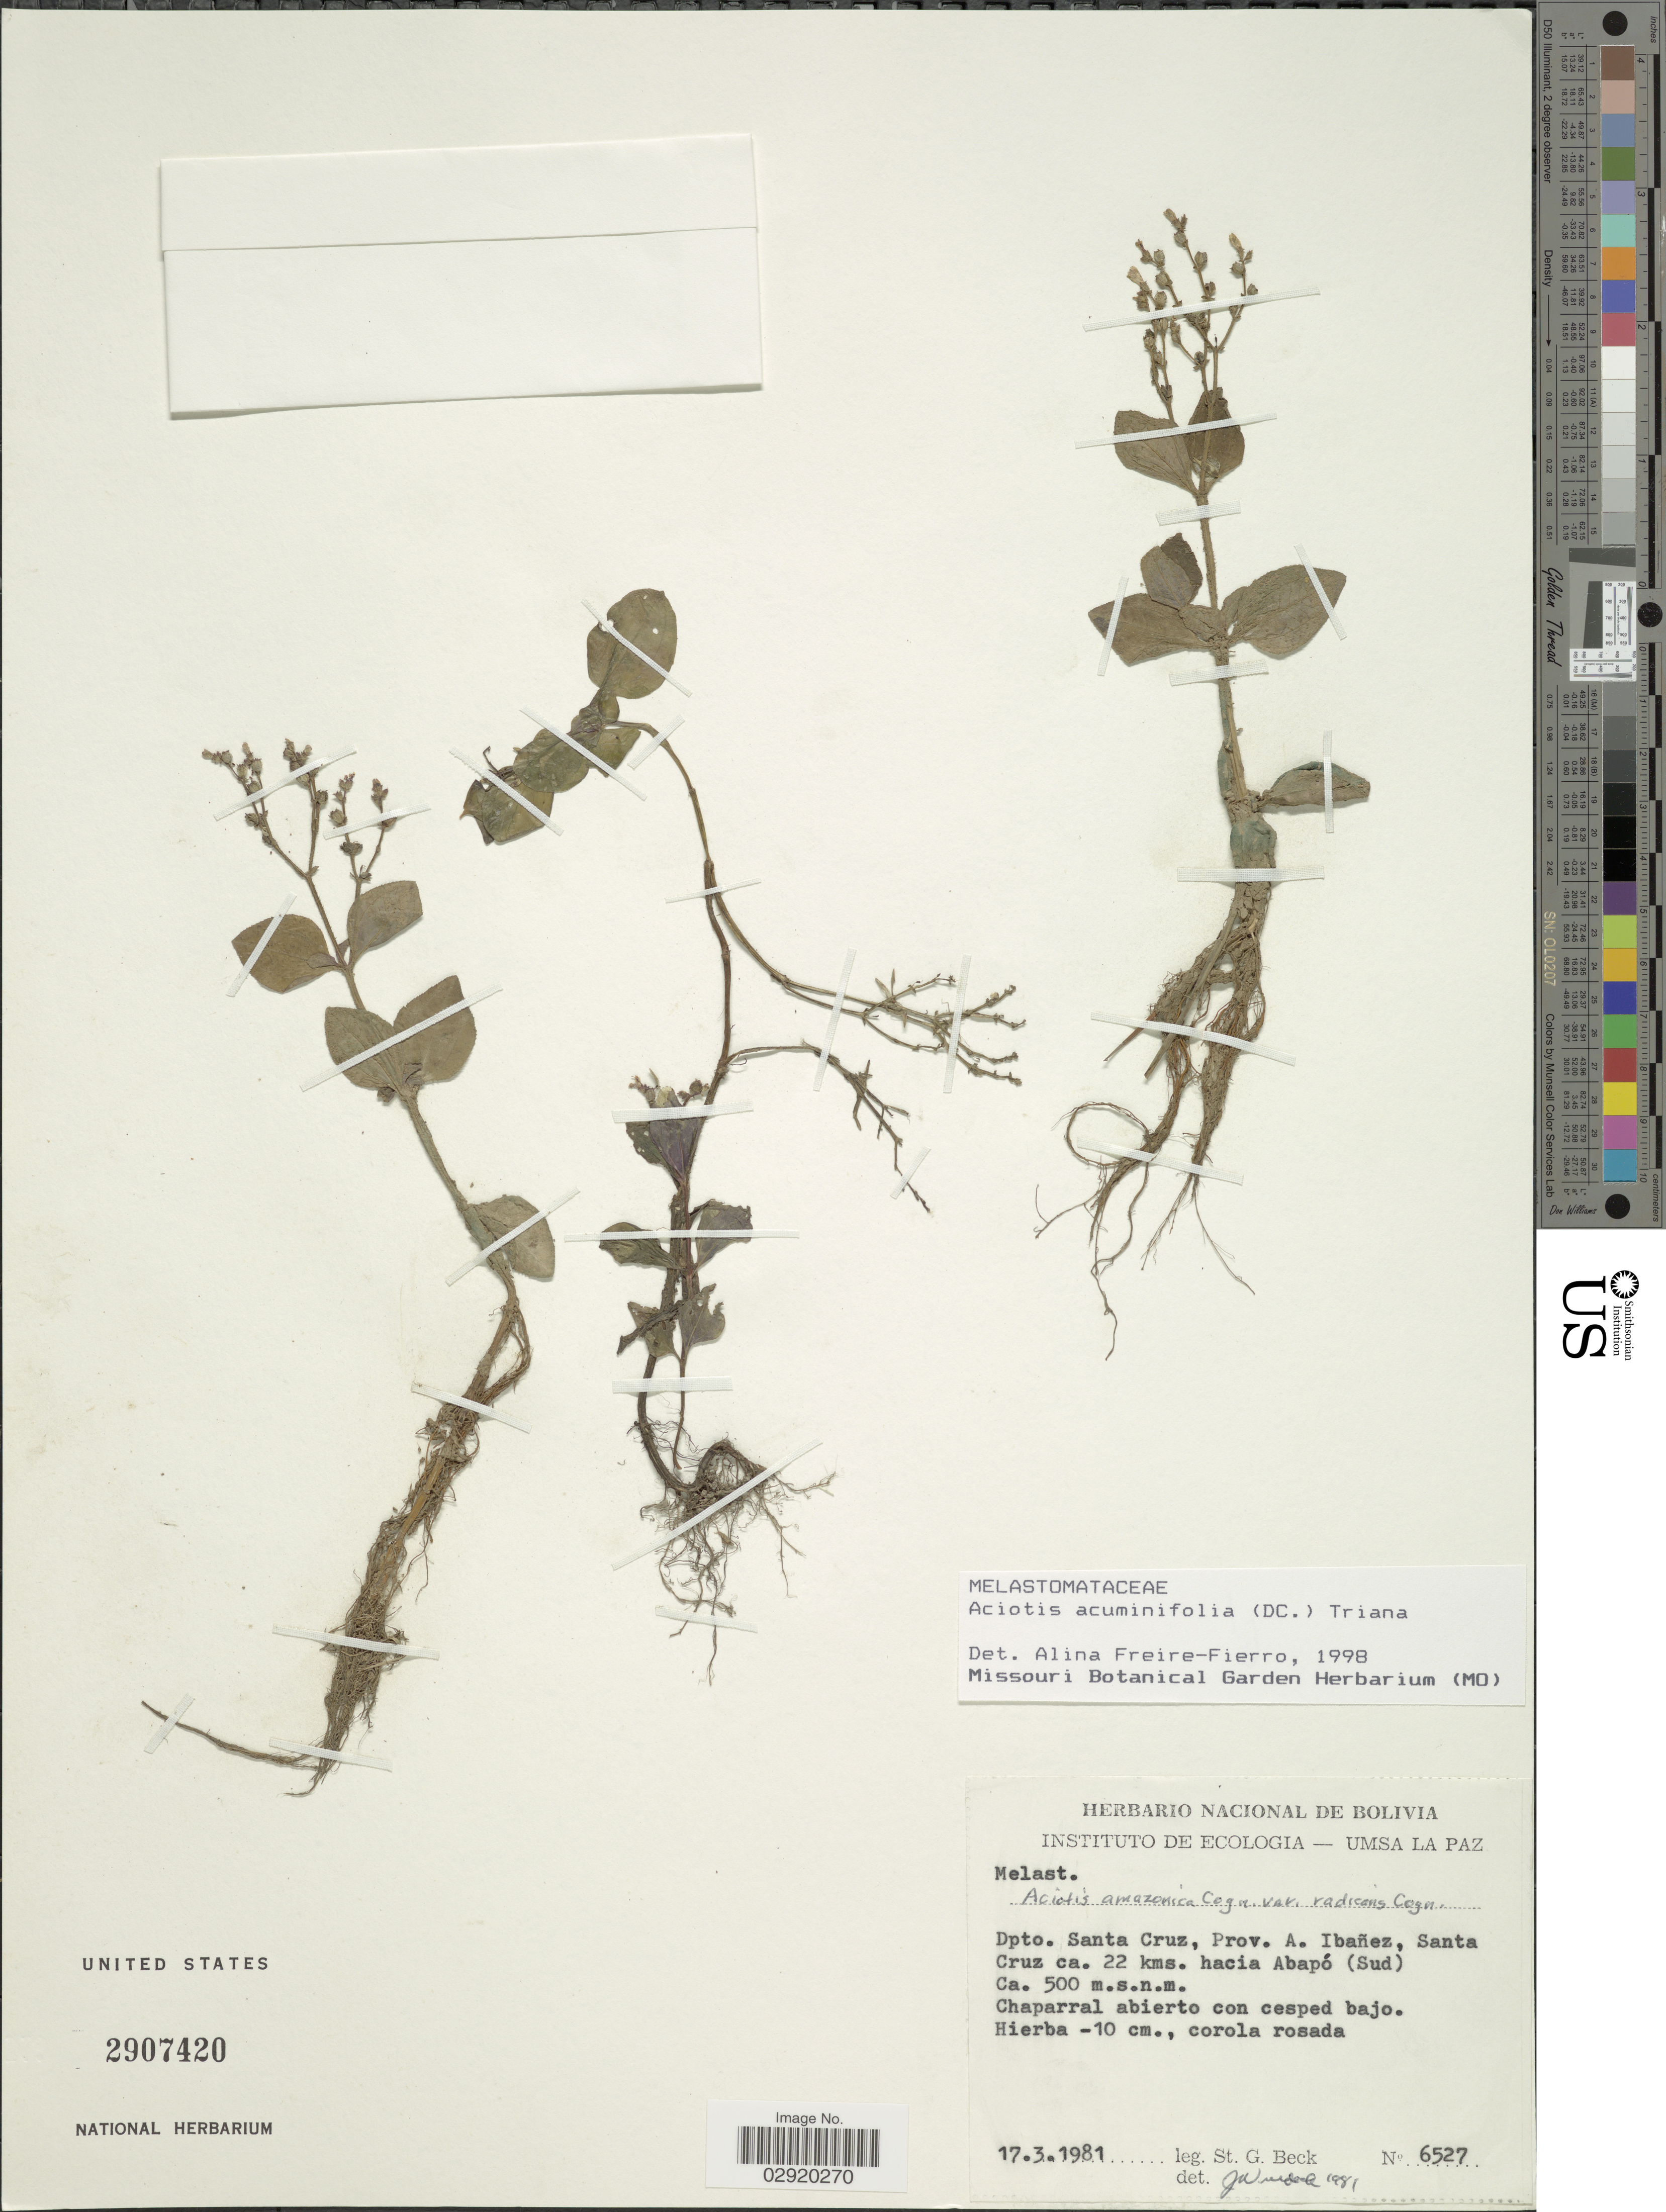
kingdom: Plantae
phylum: Tracheophyta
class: Magnoliopsida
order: Myrtales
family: Melastomataceae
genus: Aciotis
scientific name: Aciotis acuminifolia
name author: (Mart. ex DC.) Triana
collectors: S. G. Beck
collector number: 6527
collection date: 1981-03-17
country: Bolivia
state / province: Santa Cruz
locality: Dpto. Santa Cruz, Prov. A Ibañez, Santa Cruz ca. 22 kms. hacia Abapó (Sud).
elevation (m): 500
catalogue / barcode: US 2907420